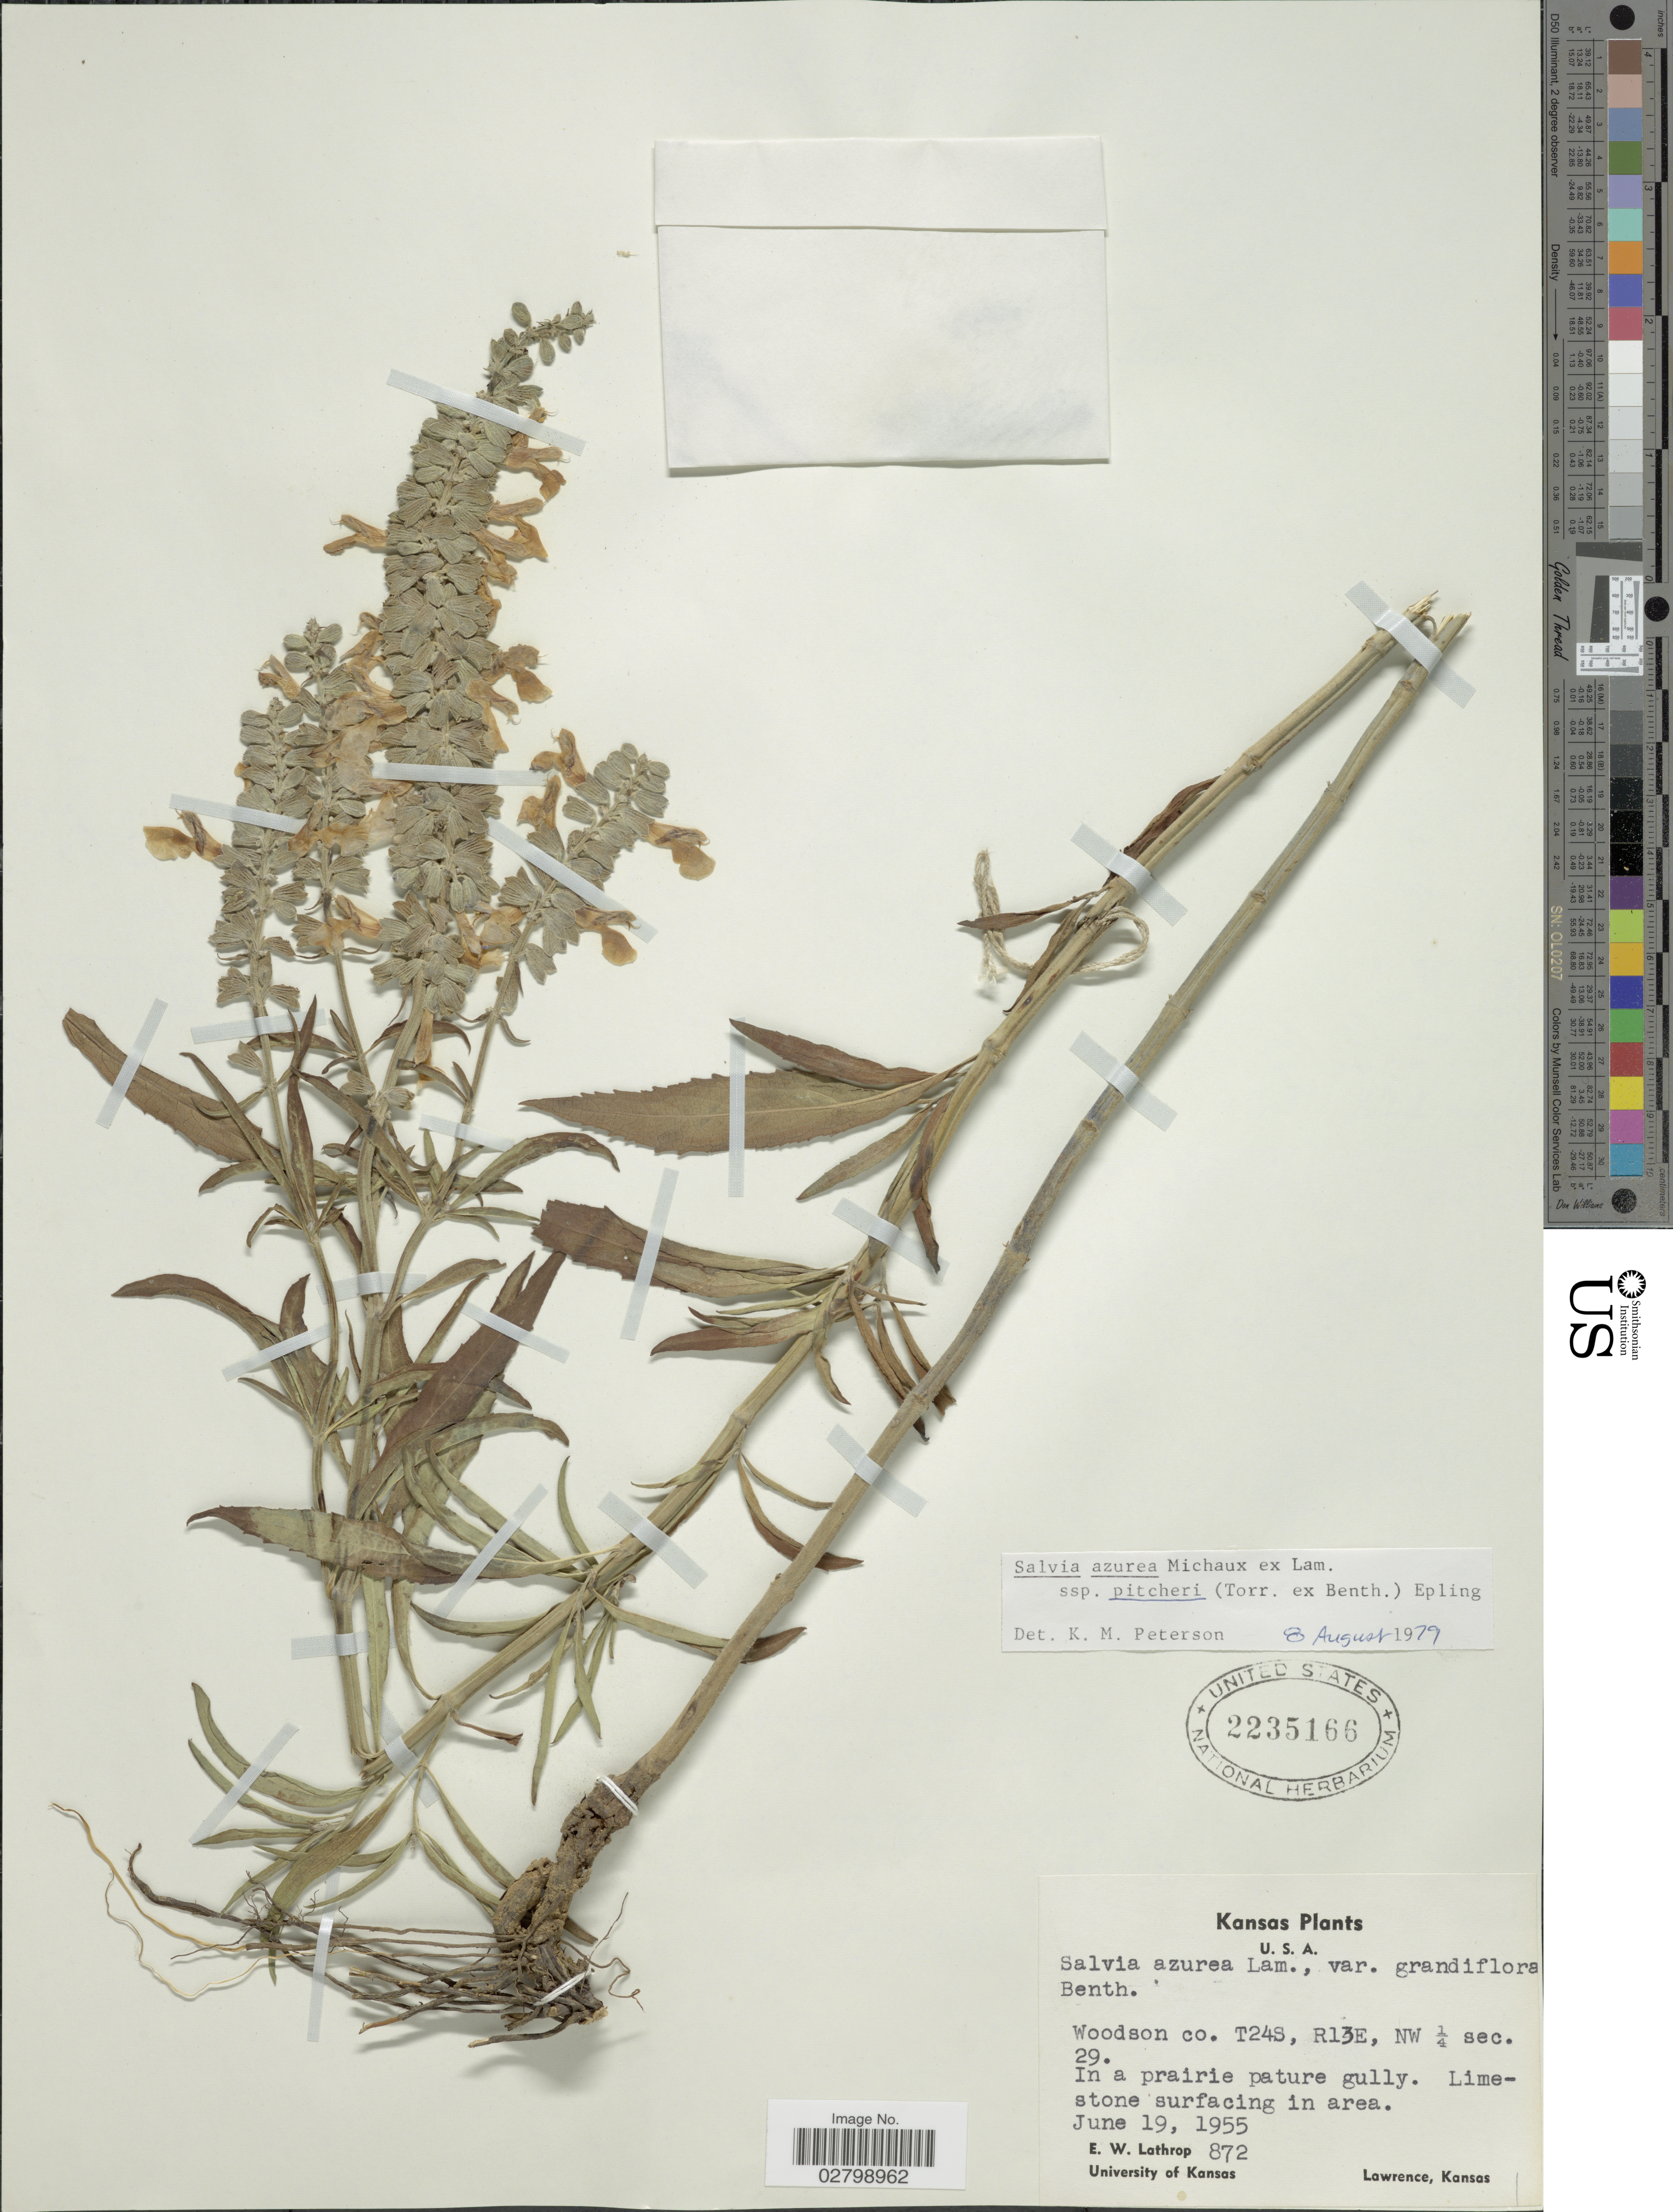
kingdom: Plantae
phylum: Tracheophyta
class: Magnoliopsida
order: Lamiales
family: Lamiaceae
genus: Salvia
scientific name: Salvia azurea subsp. pitcheri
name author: Michx. ex Lam.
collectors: E. W. Lathrop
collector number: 872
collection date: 1955-06-19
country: United States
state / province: Kansas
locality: Woodson Co. T24S, R13E, NW ¼ sec. 29. In a prairie pasture gully. Limestone surfacing in area.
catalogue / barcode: US 2235166